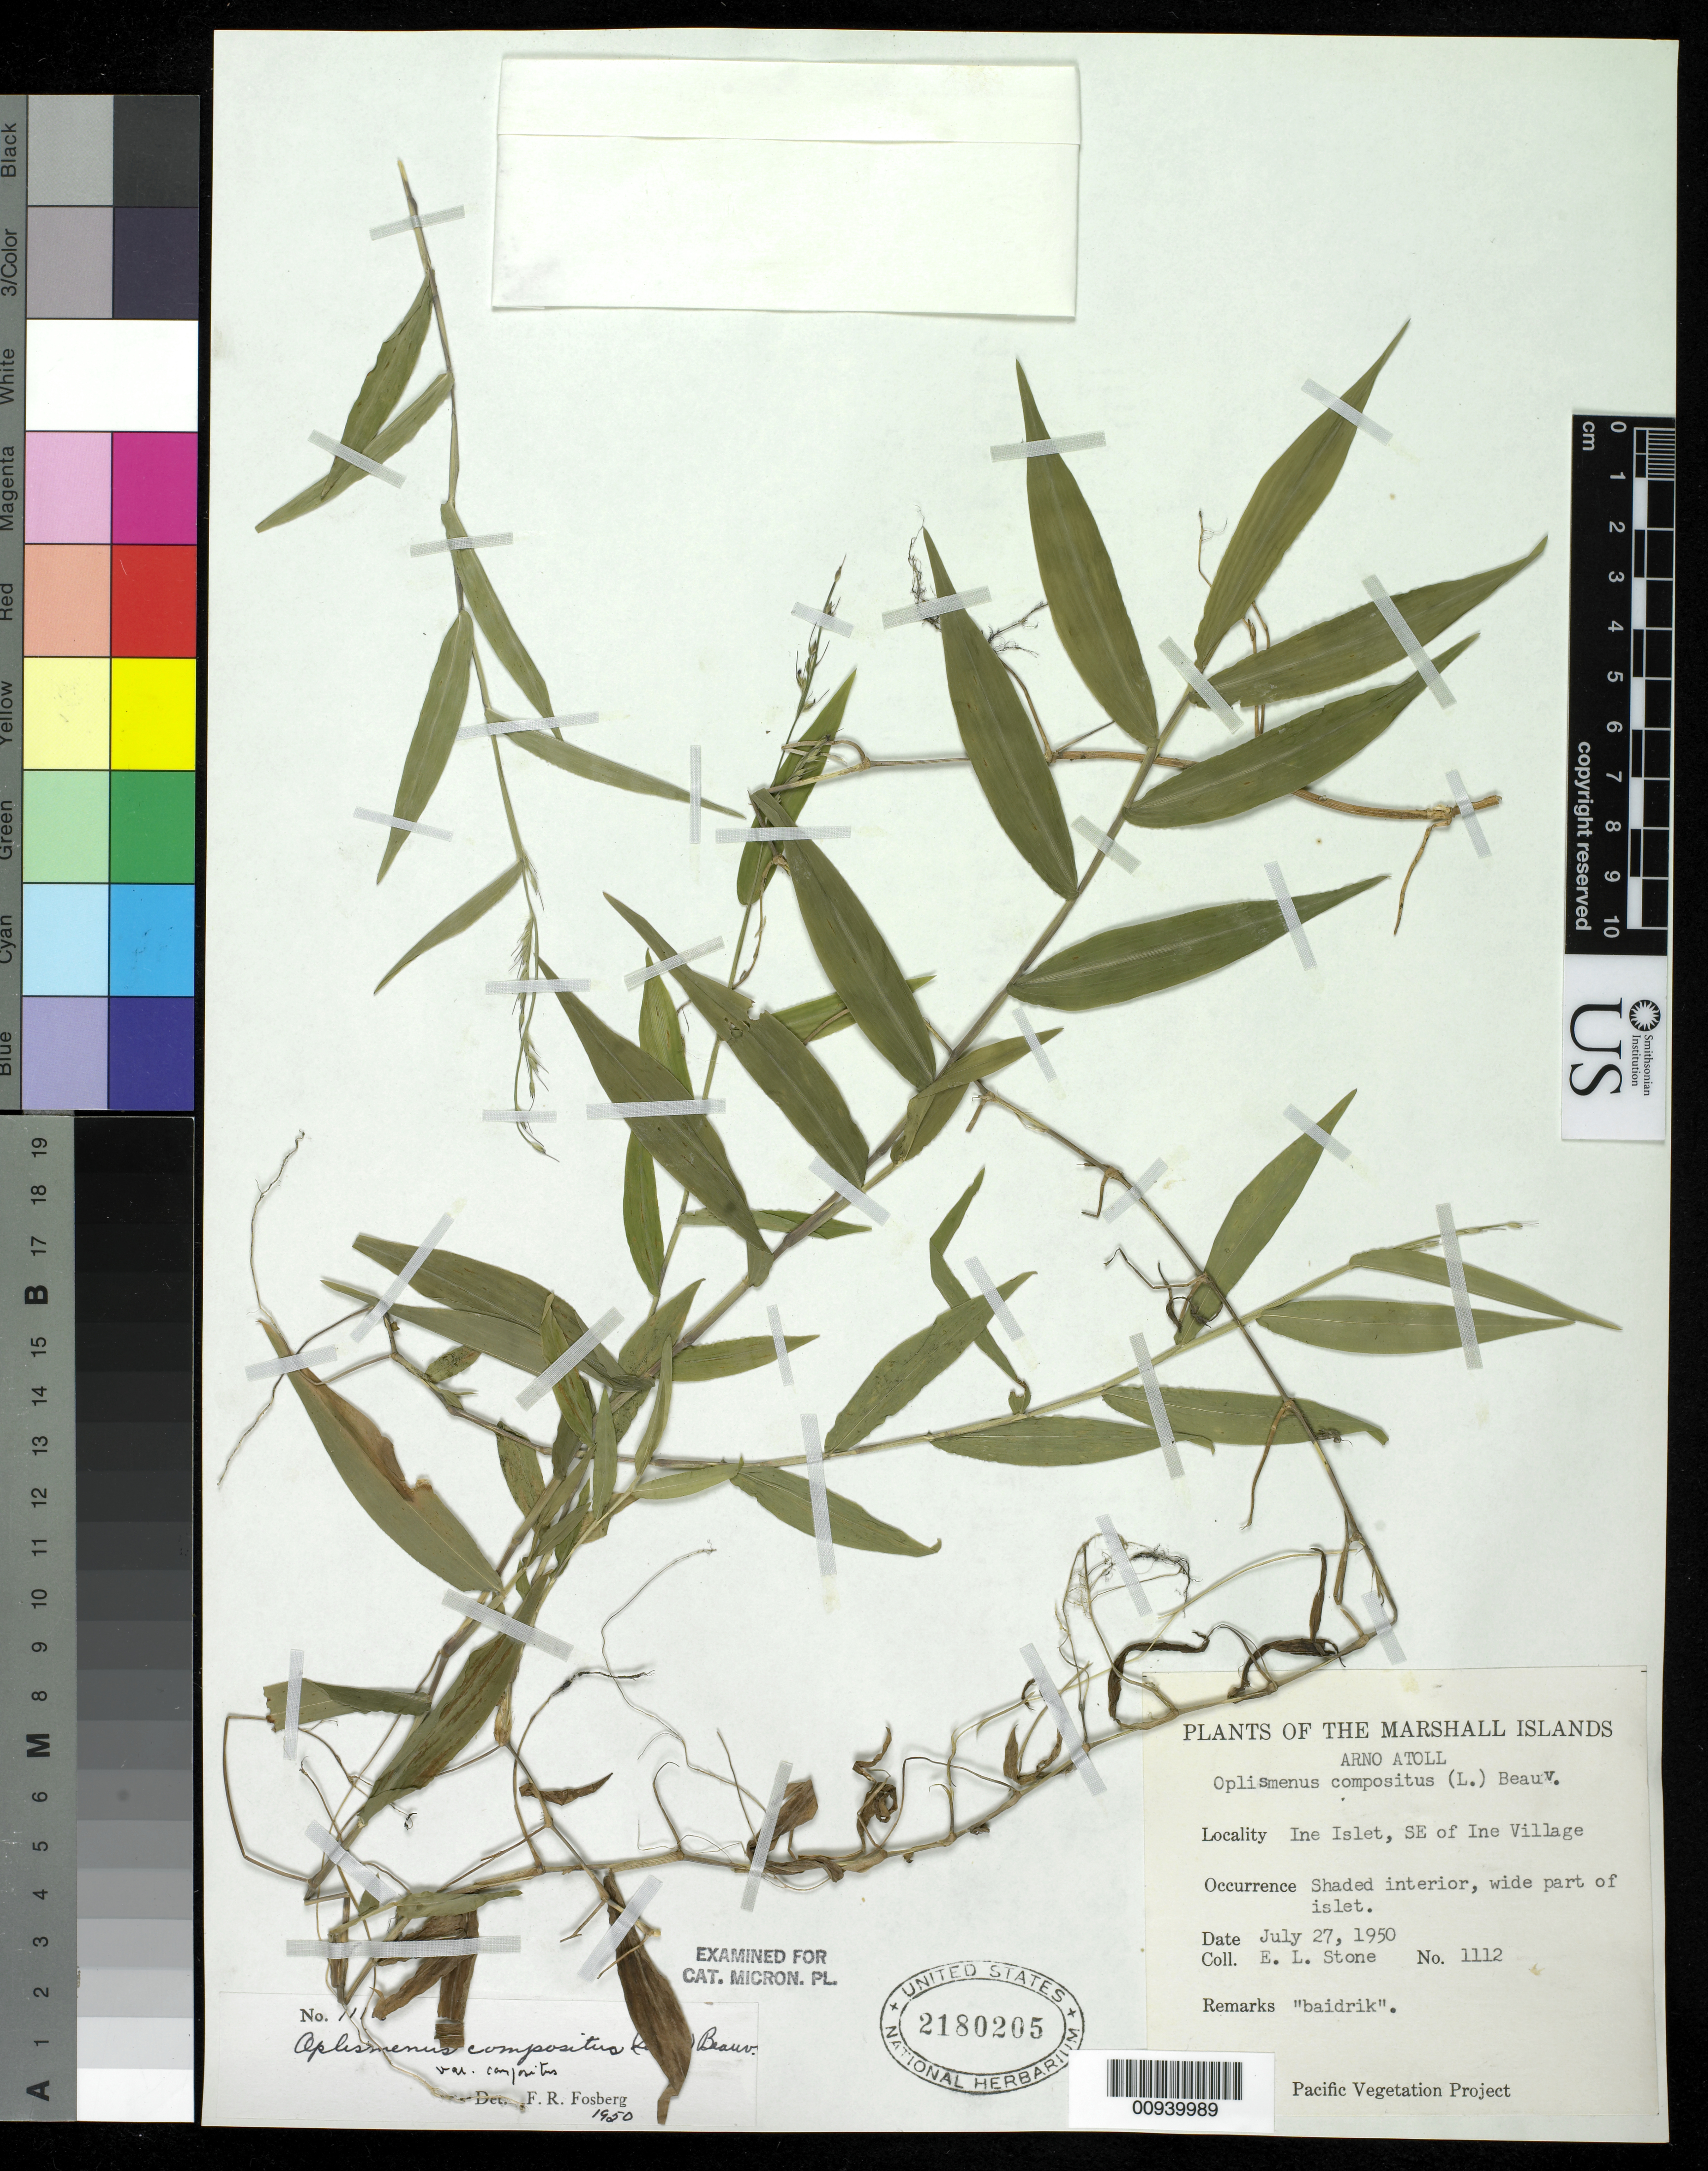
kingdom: Plantae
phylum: Tracheophyta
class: Liliopsida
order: Poales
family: Poaceae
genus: Oplismenus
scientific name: Oplismenus compositus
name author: (L.) P. Beauv.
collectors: E. L. Stone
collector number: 1112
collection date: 1950-07-27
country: Marshall Islands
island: Arno Atoll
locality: Arno Islet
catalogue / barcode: US 2180205